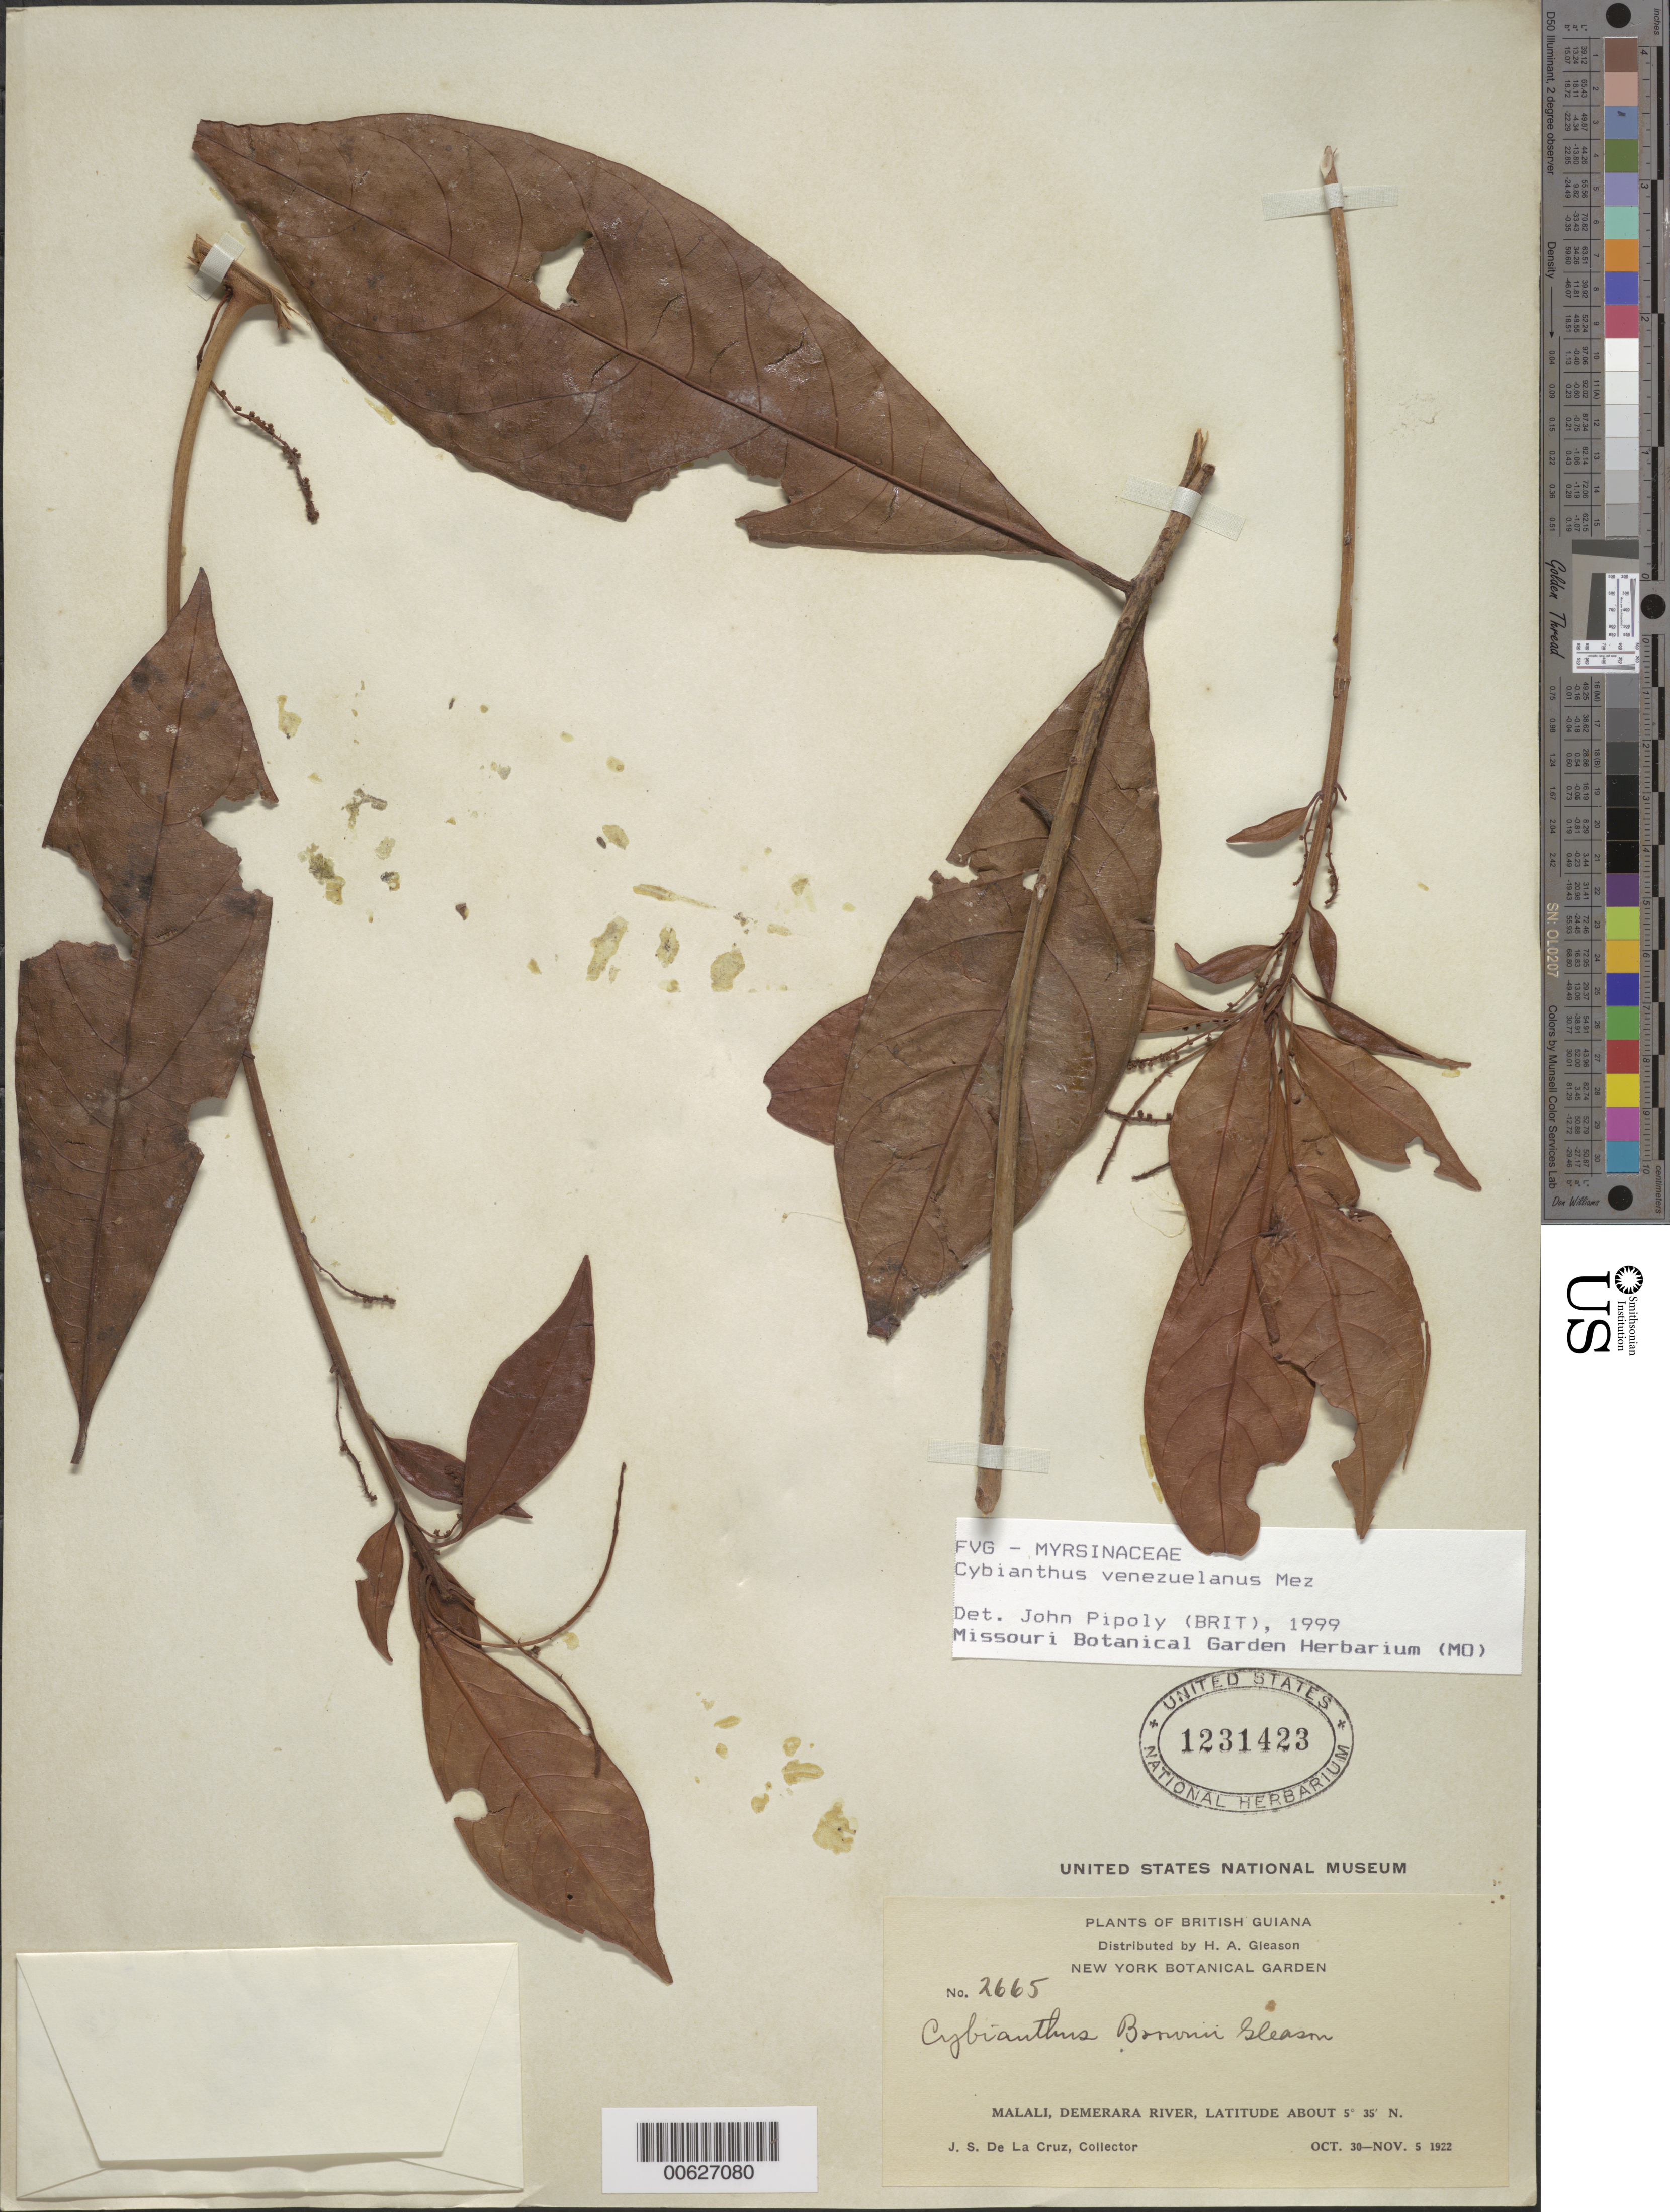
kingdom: Plantae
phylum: Tracheophyta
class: Magnoliopsida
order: Ericales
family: Primulaceae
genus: Cybianthus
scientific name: Cybianthus venezuelanus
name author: Mez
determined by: Pipoly, J. J., III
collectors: J. S. de la Cruz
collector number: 2665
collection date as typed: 30-Oct-22 to 5-Nov-22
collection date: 1922-10-30/1922-11-05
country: Guyana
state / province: U. Demerara-Berbice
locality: Malali, Demerara R.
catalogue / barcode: US 1231423